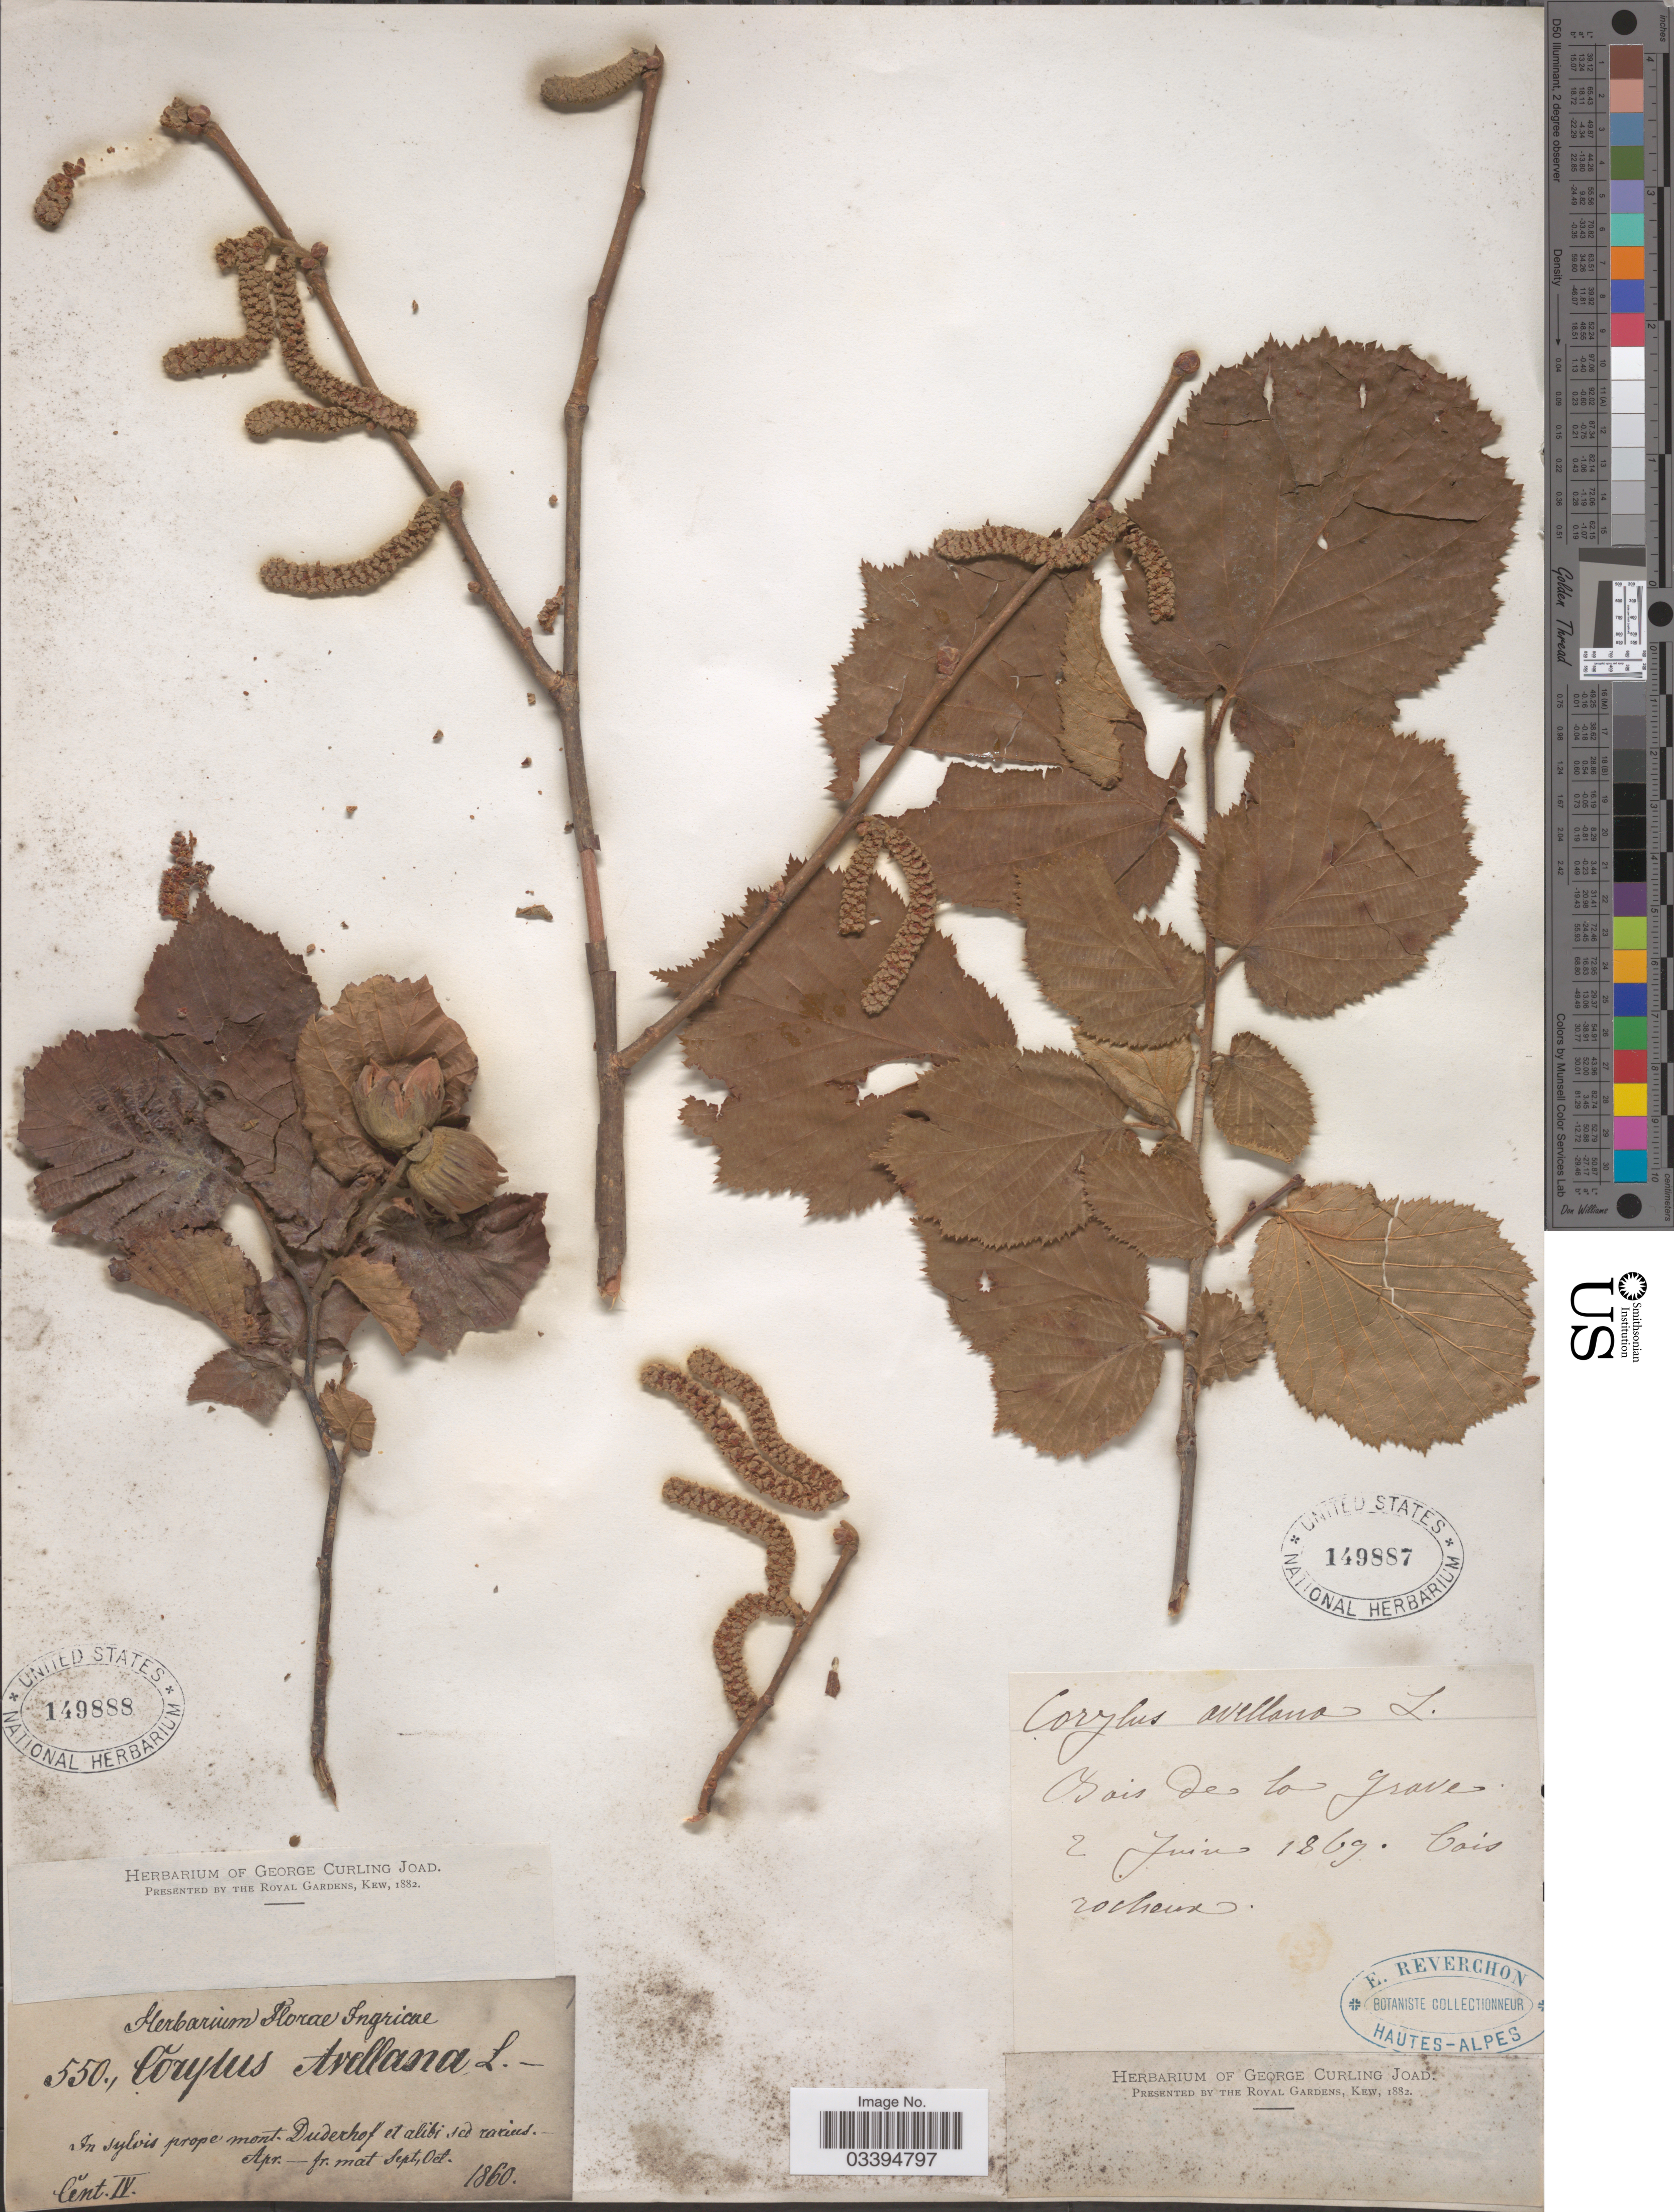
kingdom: Plantae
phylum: Tracheophyta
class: Magnoliopsida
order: Fagales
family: Betulaceae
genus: Corylus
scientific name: Corylus avellana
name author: L.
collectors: E. Reverchon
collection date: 1869-06-02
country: France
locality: Bois de la Grave.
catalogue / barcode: US 149887